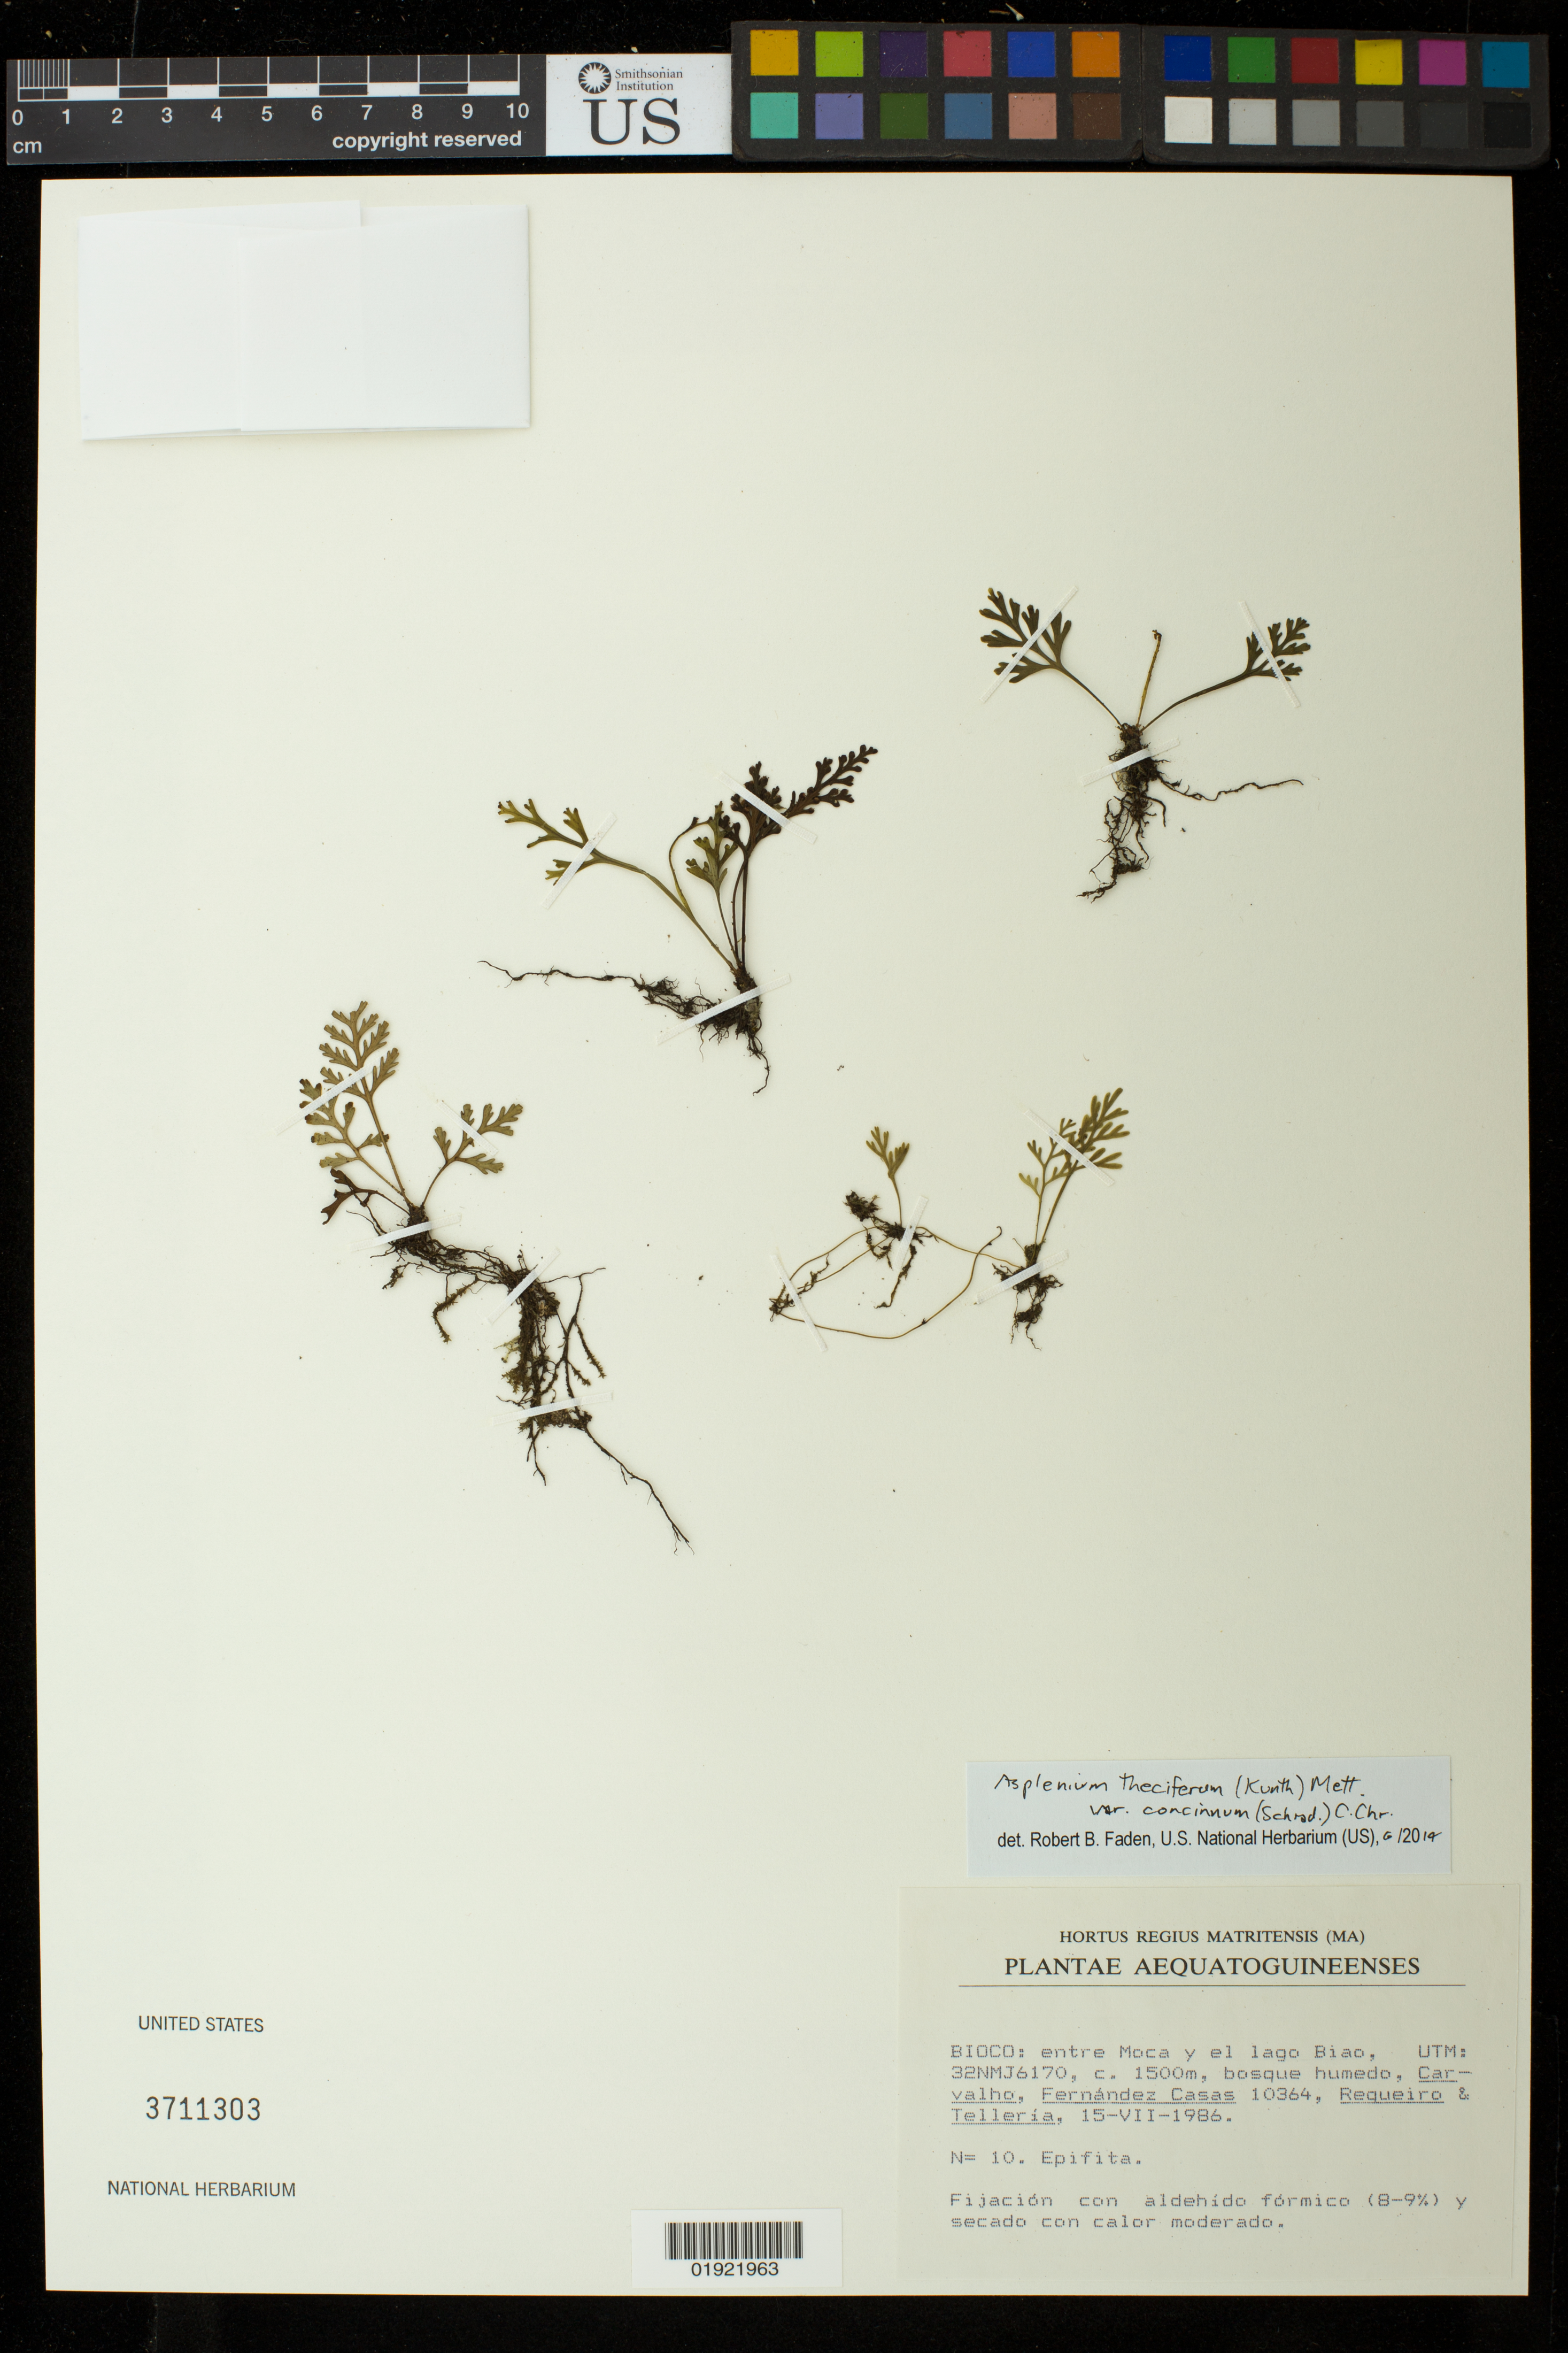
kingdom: Plantae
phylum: Tracheophyta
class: Polypodiopsida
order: Polypodiales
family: Aspleniaceae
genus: Asplenium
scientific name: Asplenium theciferum var. concinnum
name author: (Schrad.) Schelpe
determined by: Faden, Robert B., (US), Smithsonian Institution - National Museum of Natural History (UNITED STATES)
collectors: Carvalho, --, F. Casas, Requeiro, -- & -. Telleria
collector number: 10364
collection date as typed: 15-VII-1986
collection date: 1986-07-15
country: Equatorial Guinea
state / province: Bioko Norte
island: Bioko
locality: entre Moca y el lago Biao, UTM:32NMJ6170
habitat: bosque humedo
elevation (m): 1500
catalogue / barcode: US 3711303